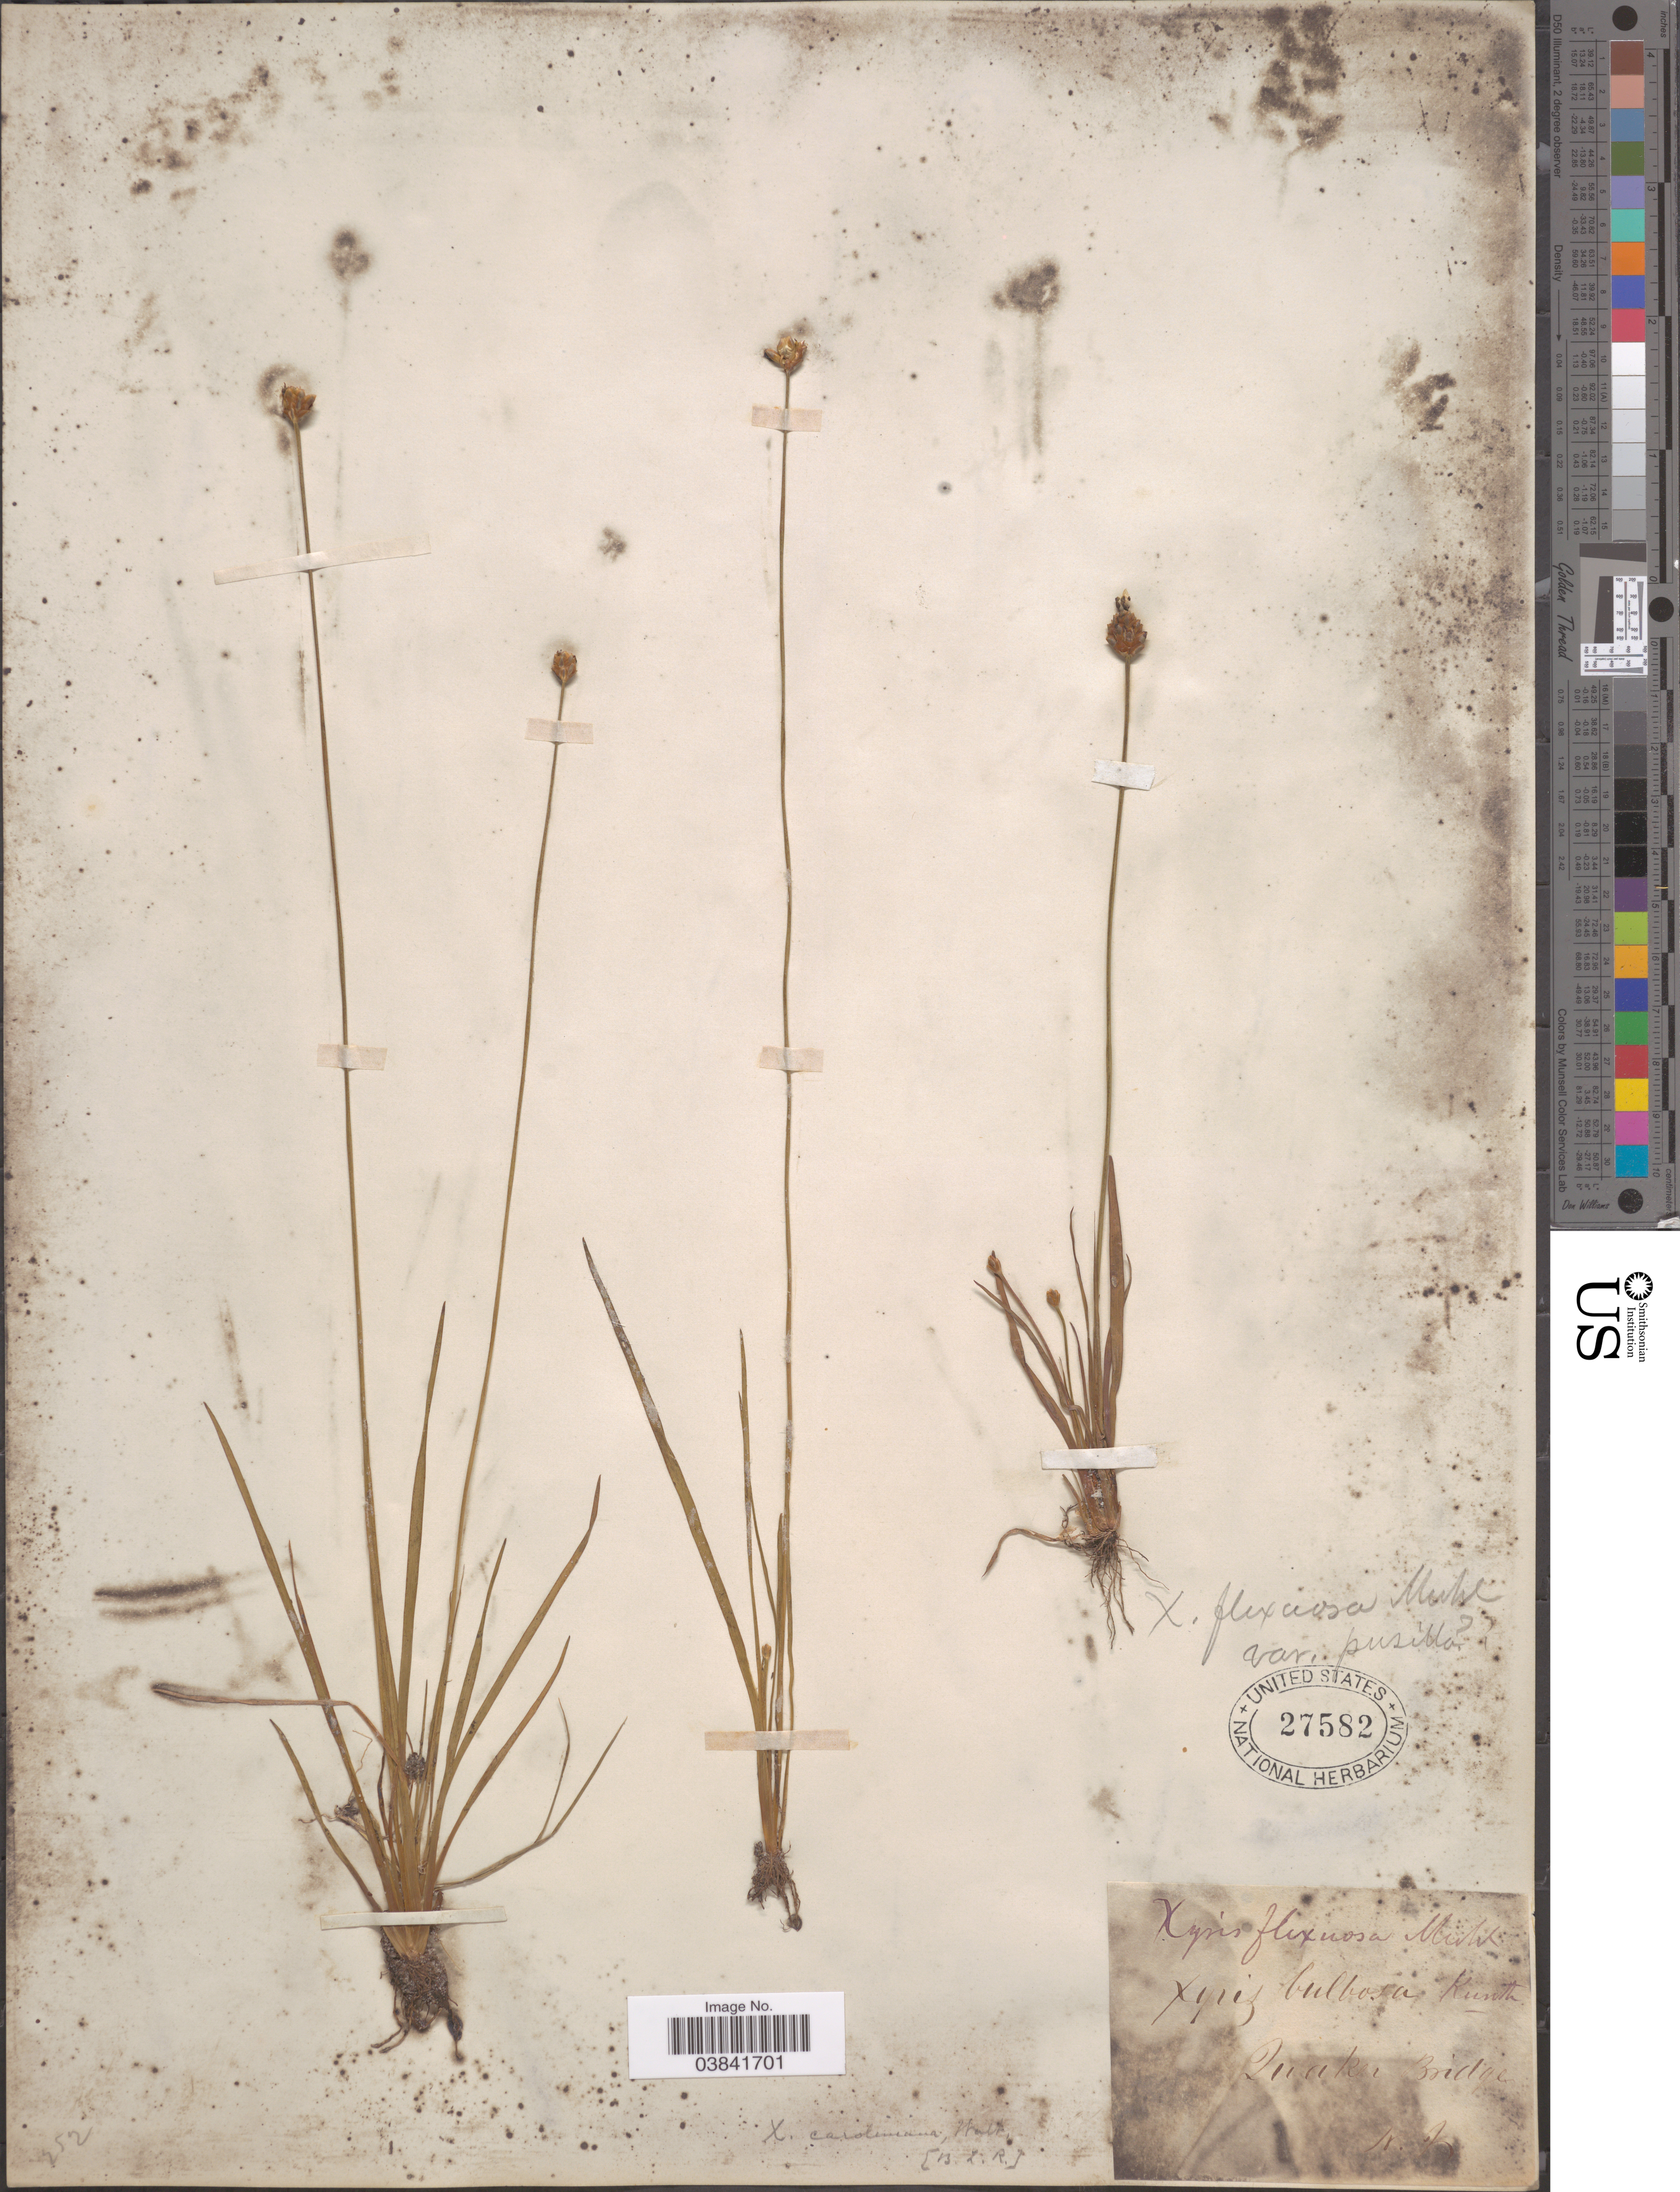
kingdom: Plantae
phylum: Tracheophyta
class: Liliopsida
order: Poales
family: Xyridaceae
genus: Xyris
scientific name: Xyris difformis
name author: Chapm.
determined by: Strong, Mark T., (BOT), Smithsonian Institution - National Museum of Natural History (UNITED STATES)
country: United States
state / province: New Jersey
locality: Zucker Bridge.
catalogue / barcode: US 27582